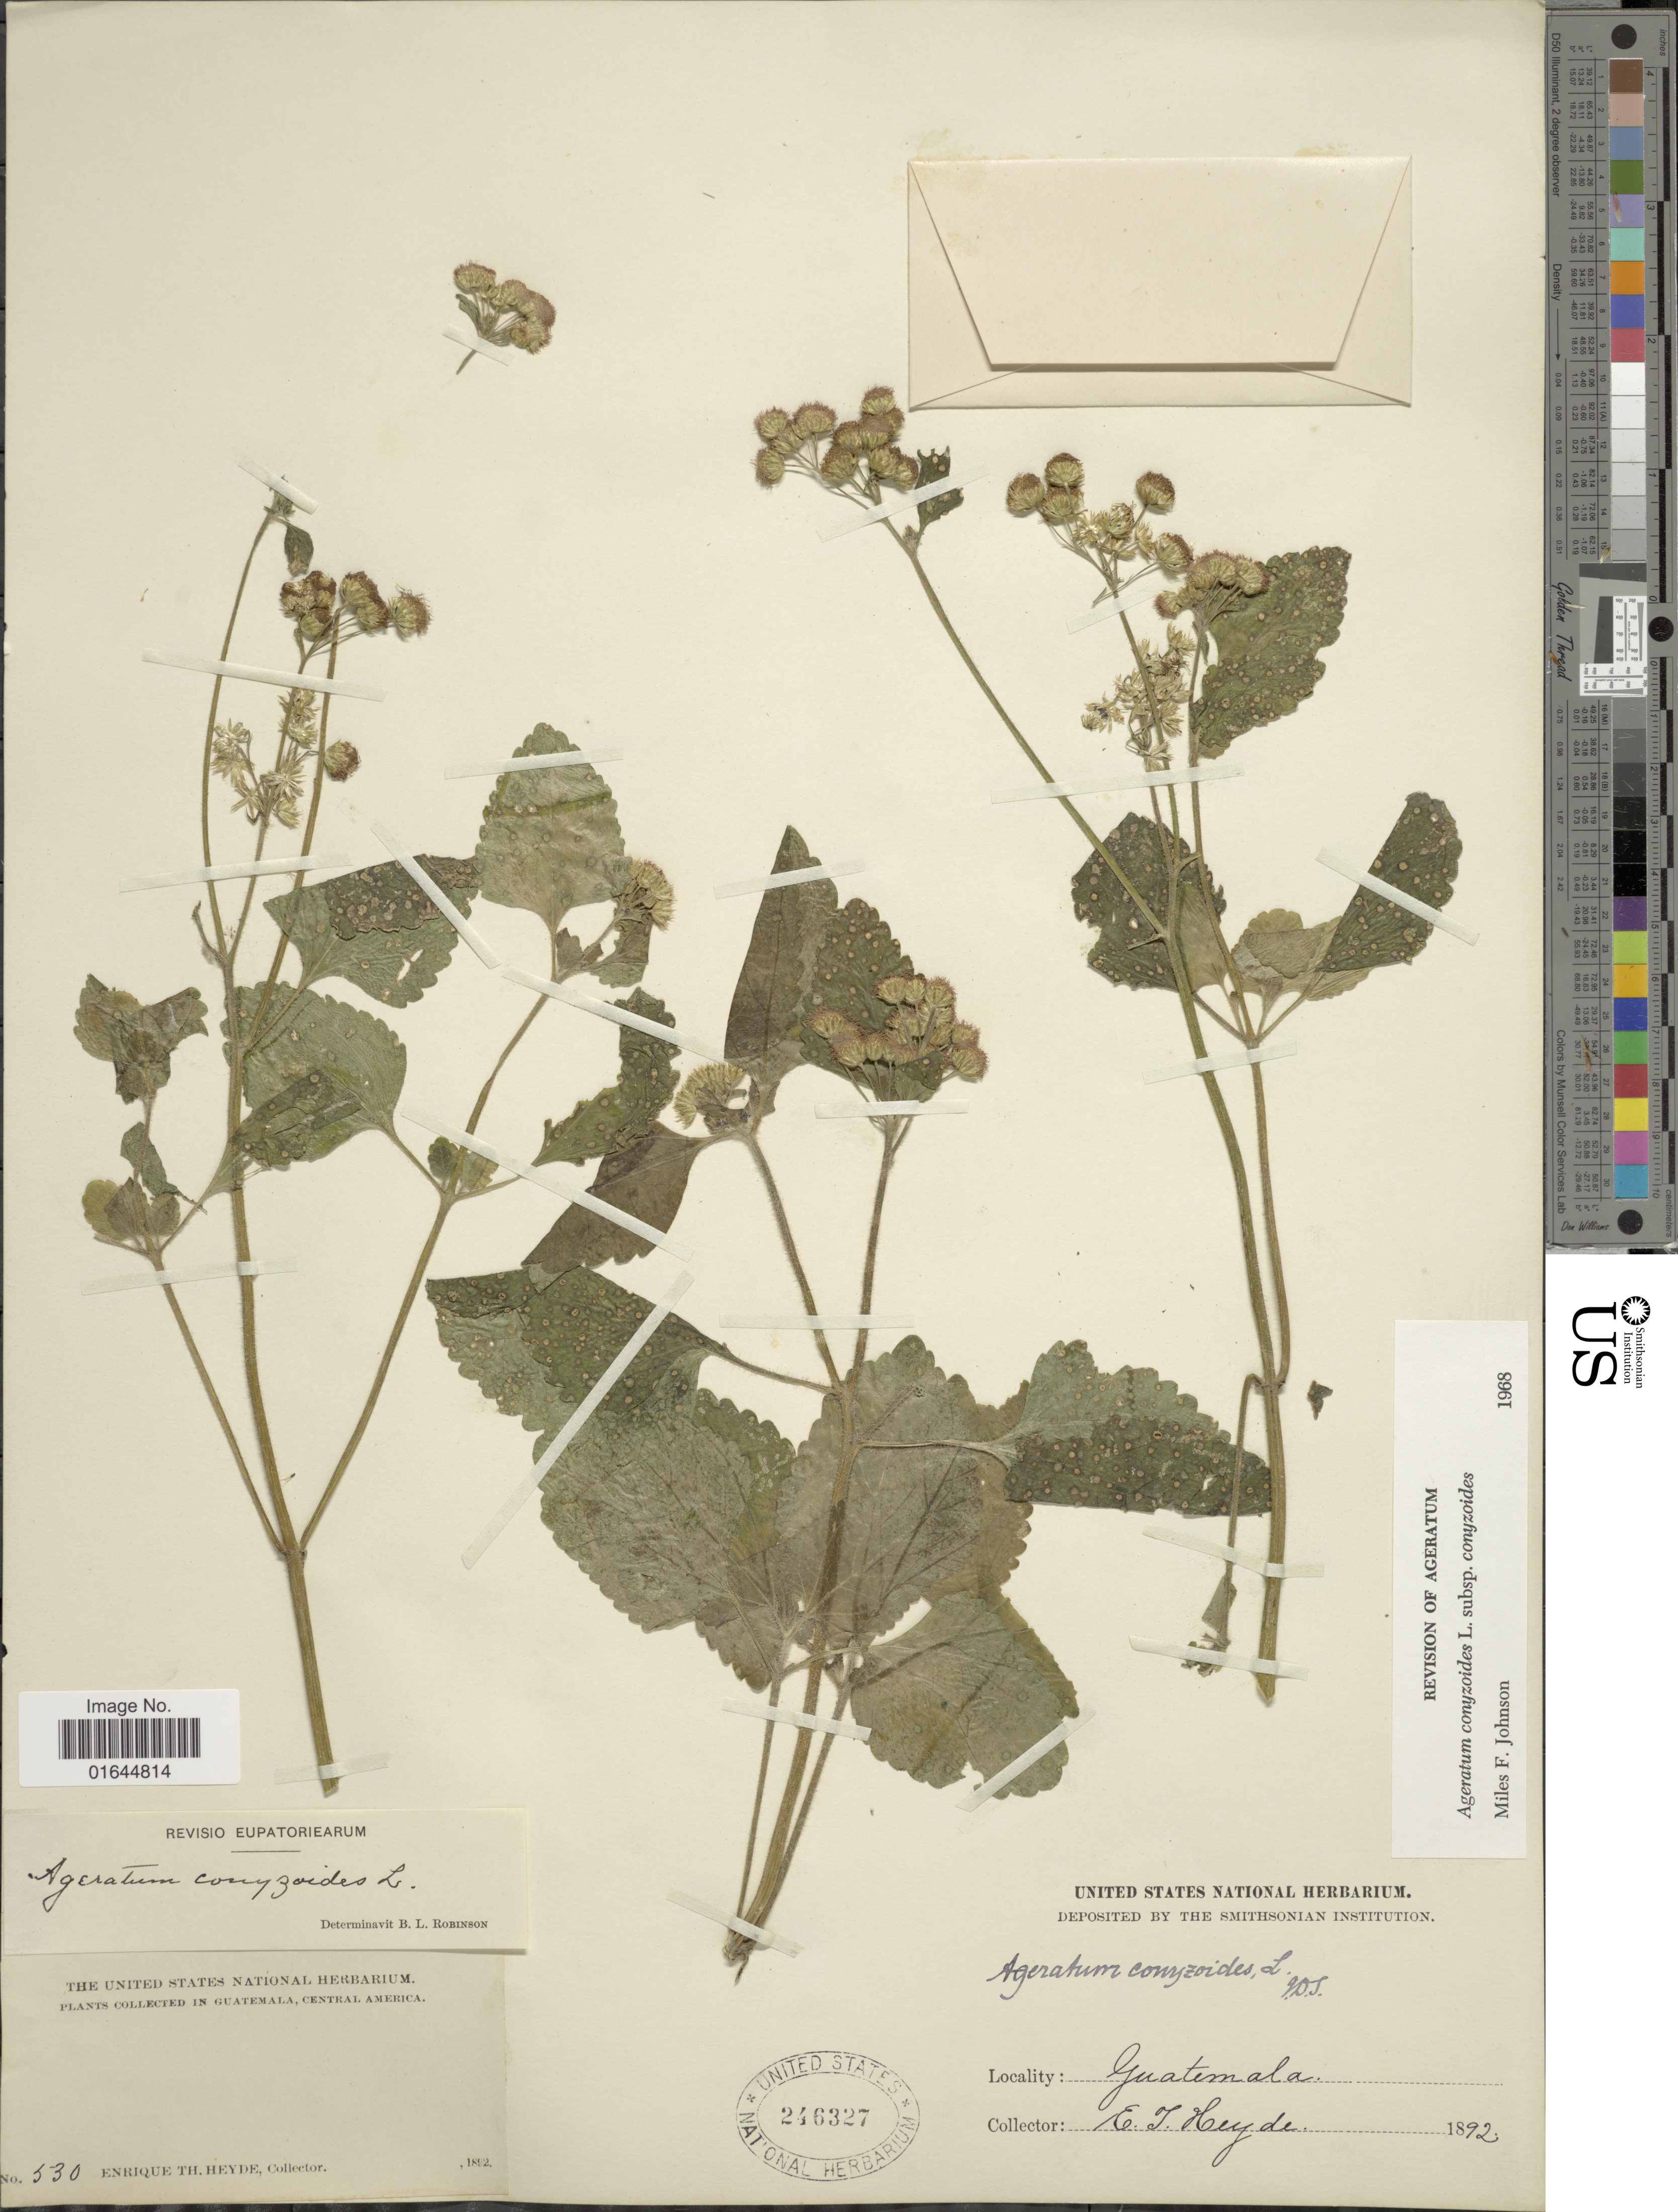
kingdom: Plantae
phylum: Tracheophyta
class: Magnoliopsida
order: Asterales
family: Asteraceae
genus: Ageratum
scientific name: Ageratum houstonianum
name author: Mill.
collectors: E. T. Heyde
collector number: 530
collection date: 1892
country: Guatemala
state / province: Guatemala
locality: Guatemala.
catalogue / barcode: US 246327